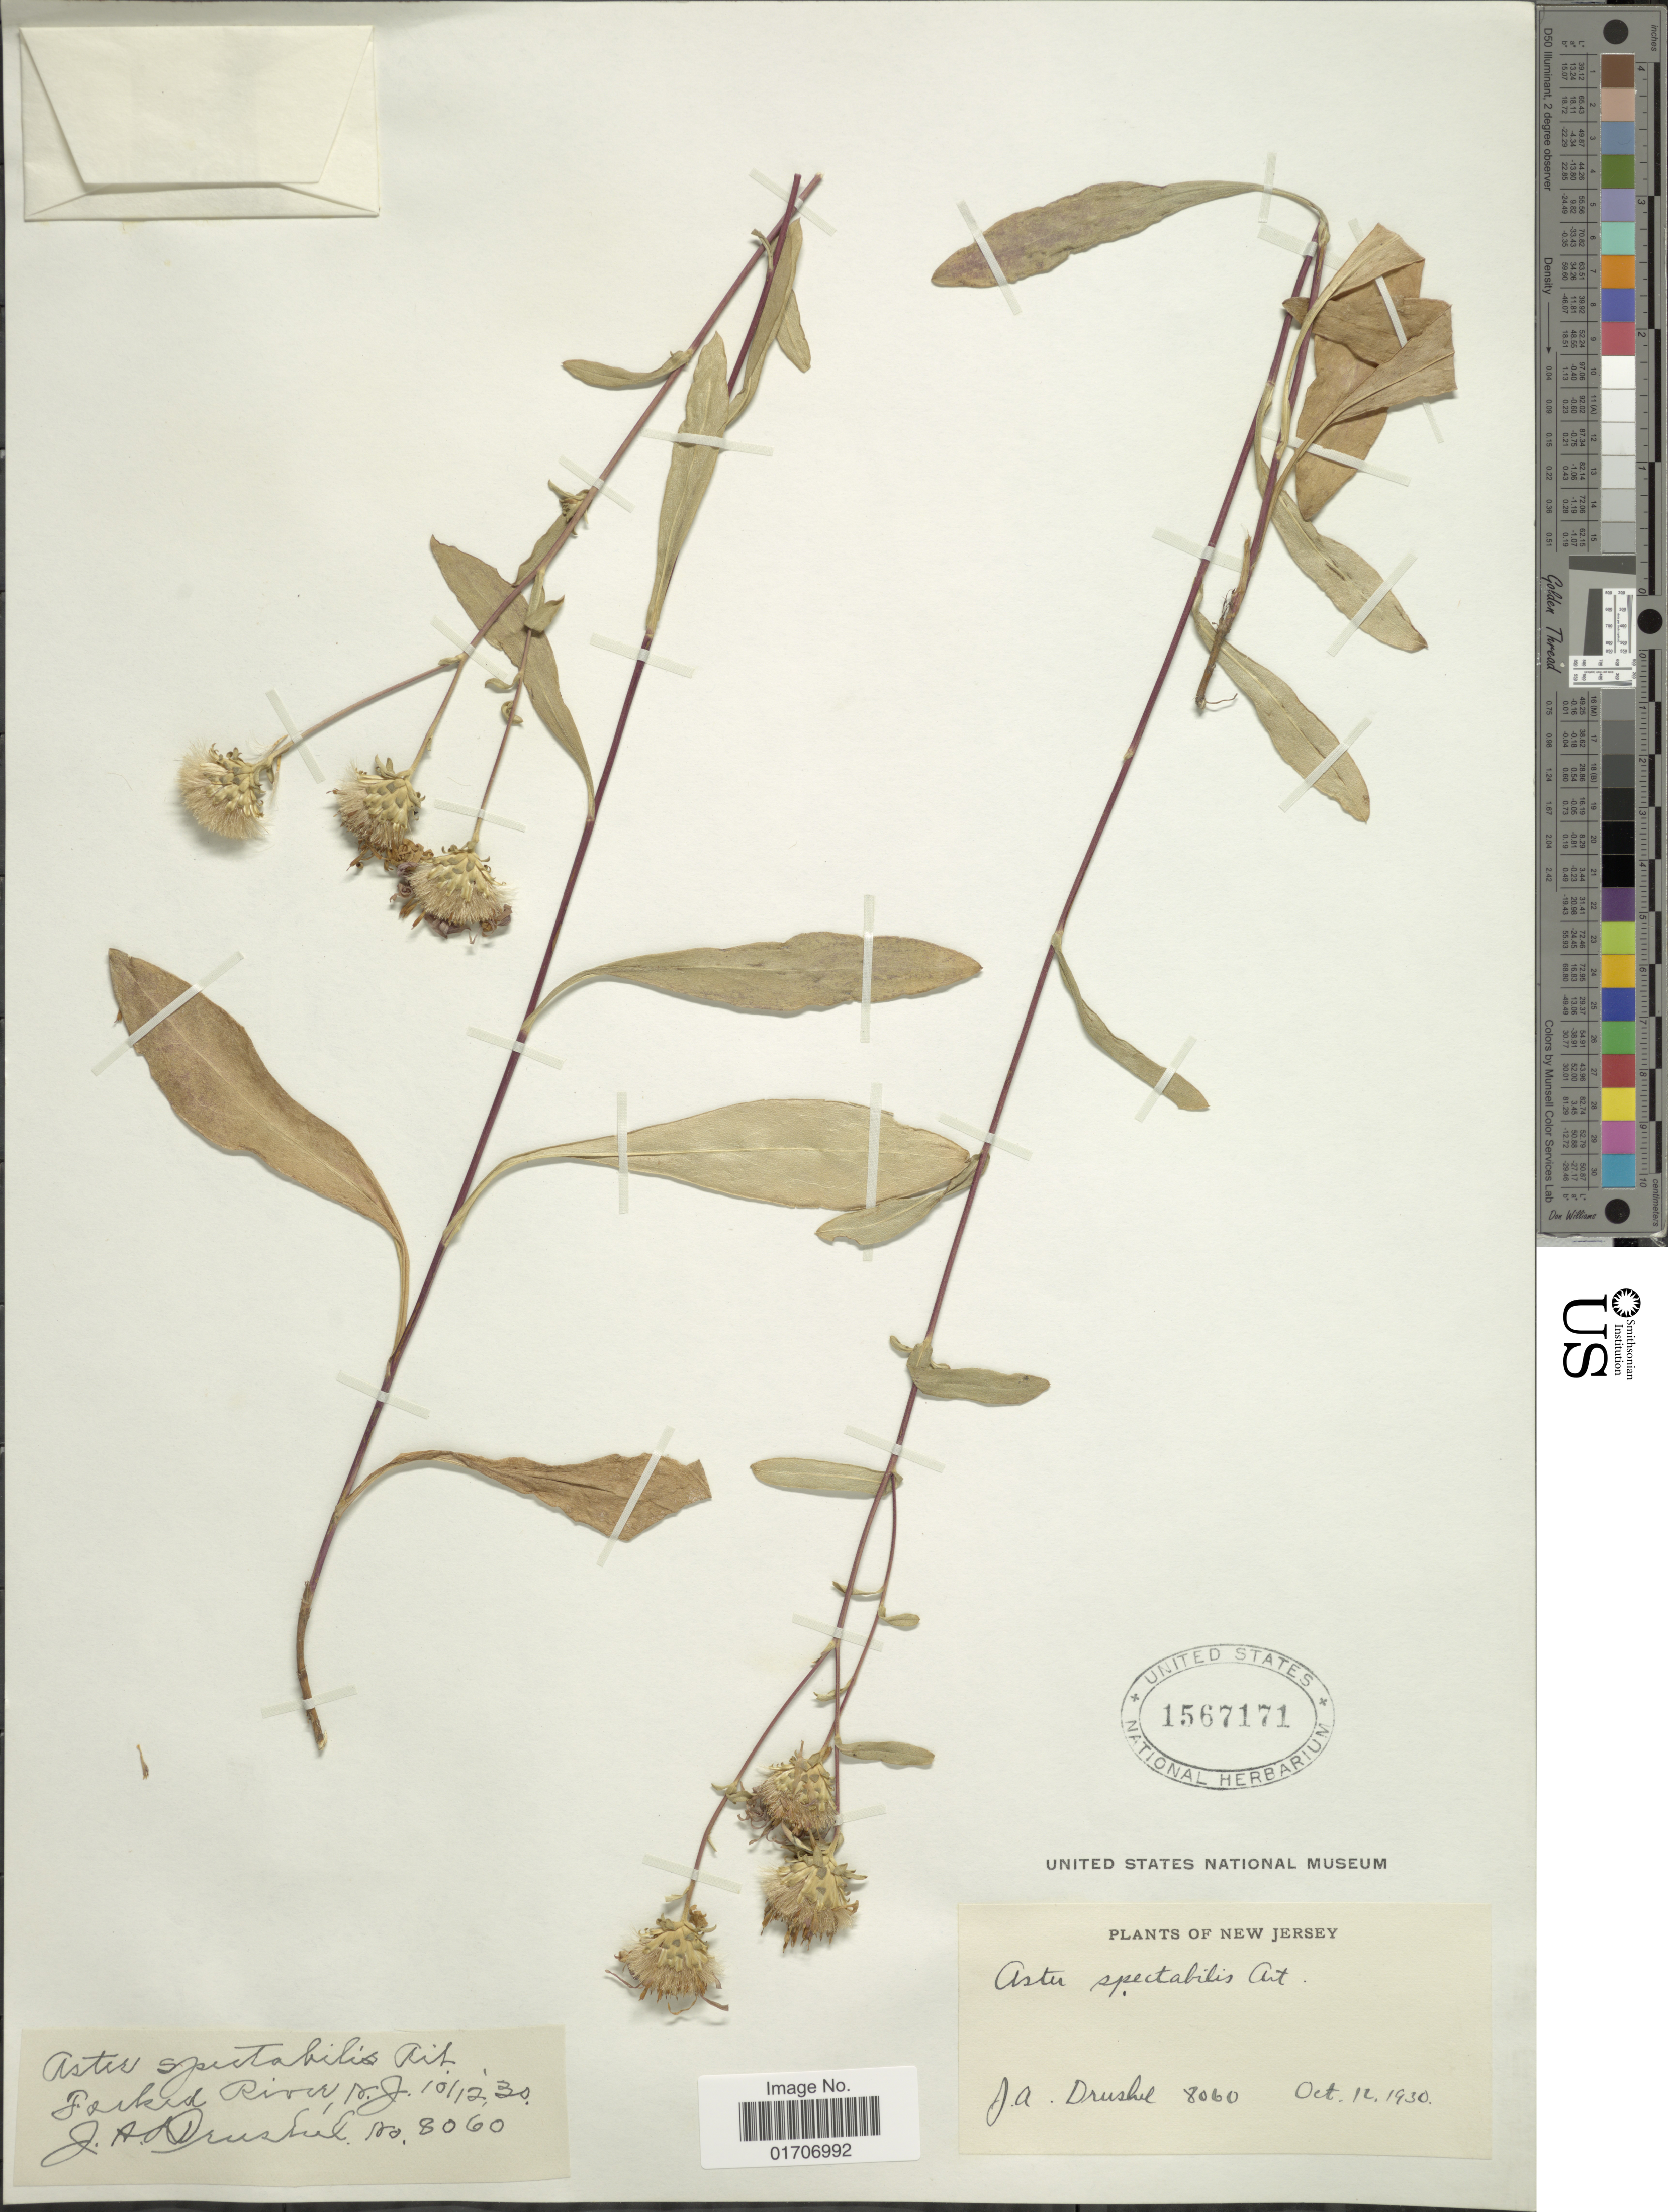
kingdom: Plantae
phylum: Tracheophyta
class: Magnoliopsida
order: Asterales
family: Asteraceae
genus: Eurybia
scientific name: Eurybia spectabilis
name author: (Aiton) G.L. Nesom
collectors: J. A. Drushel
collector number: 8060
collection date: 1930-10-12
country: United States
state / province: New Jersey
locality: Forked River, N.J.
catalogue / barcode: US 1567171